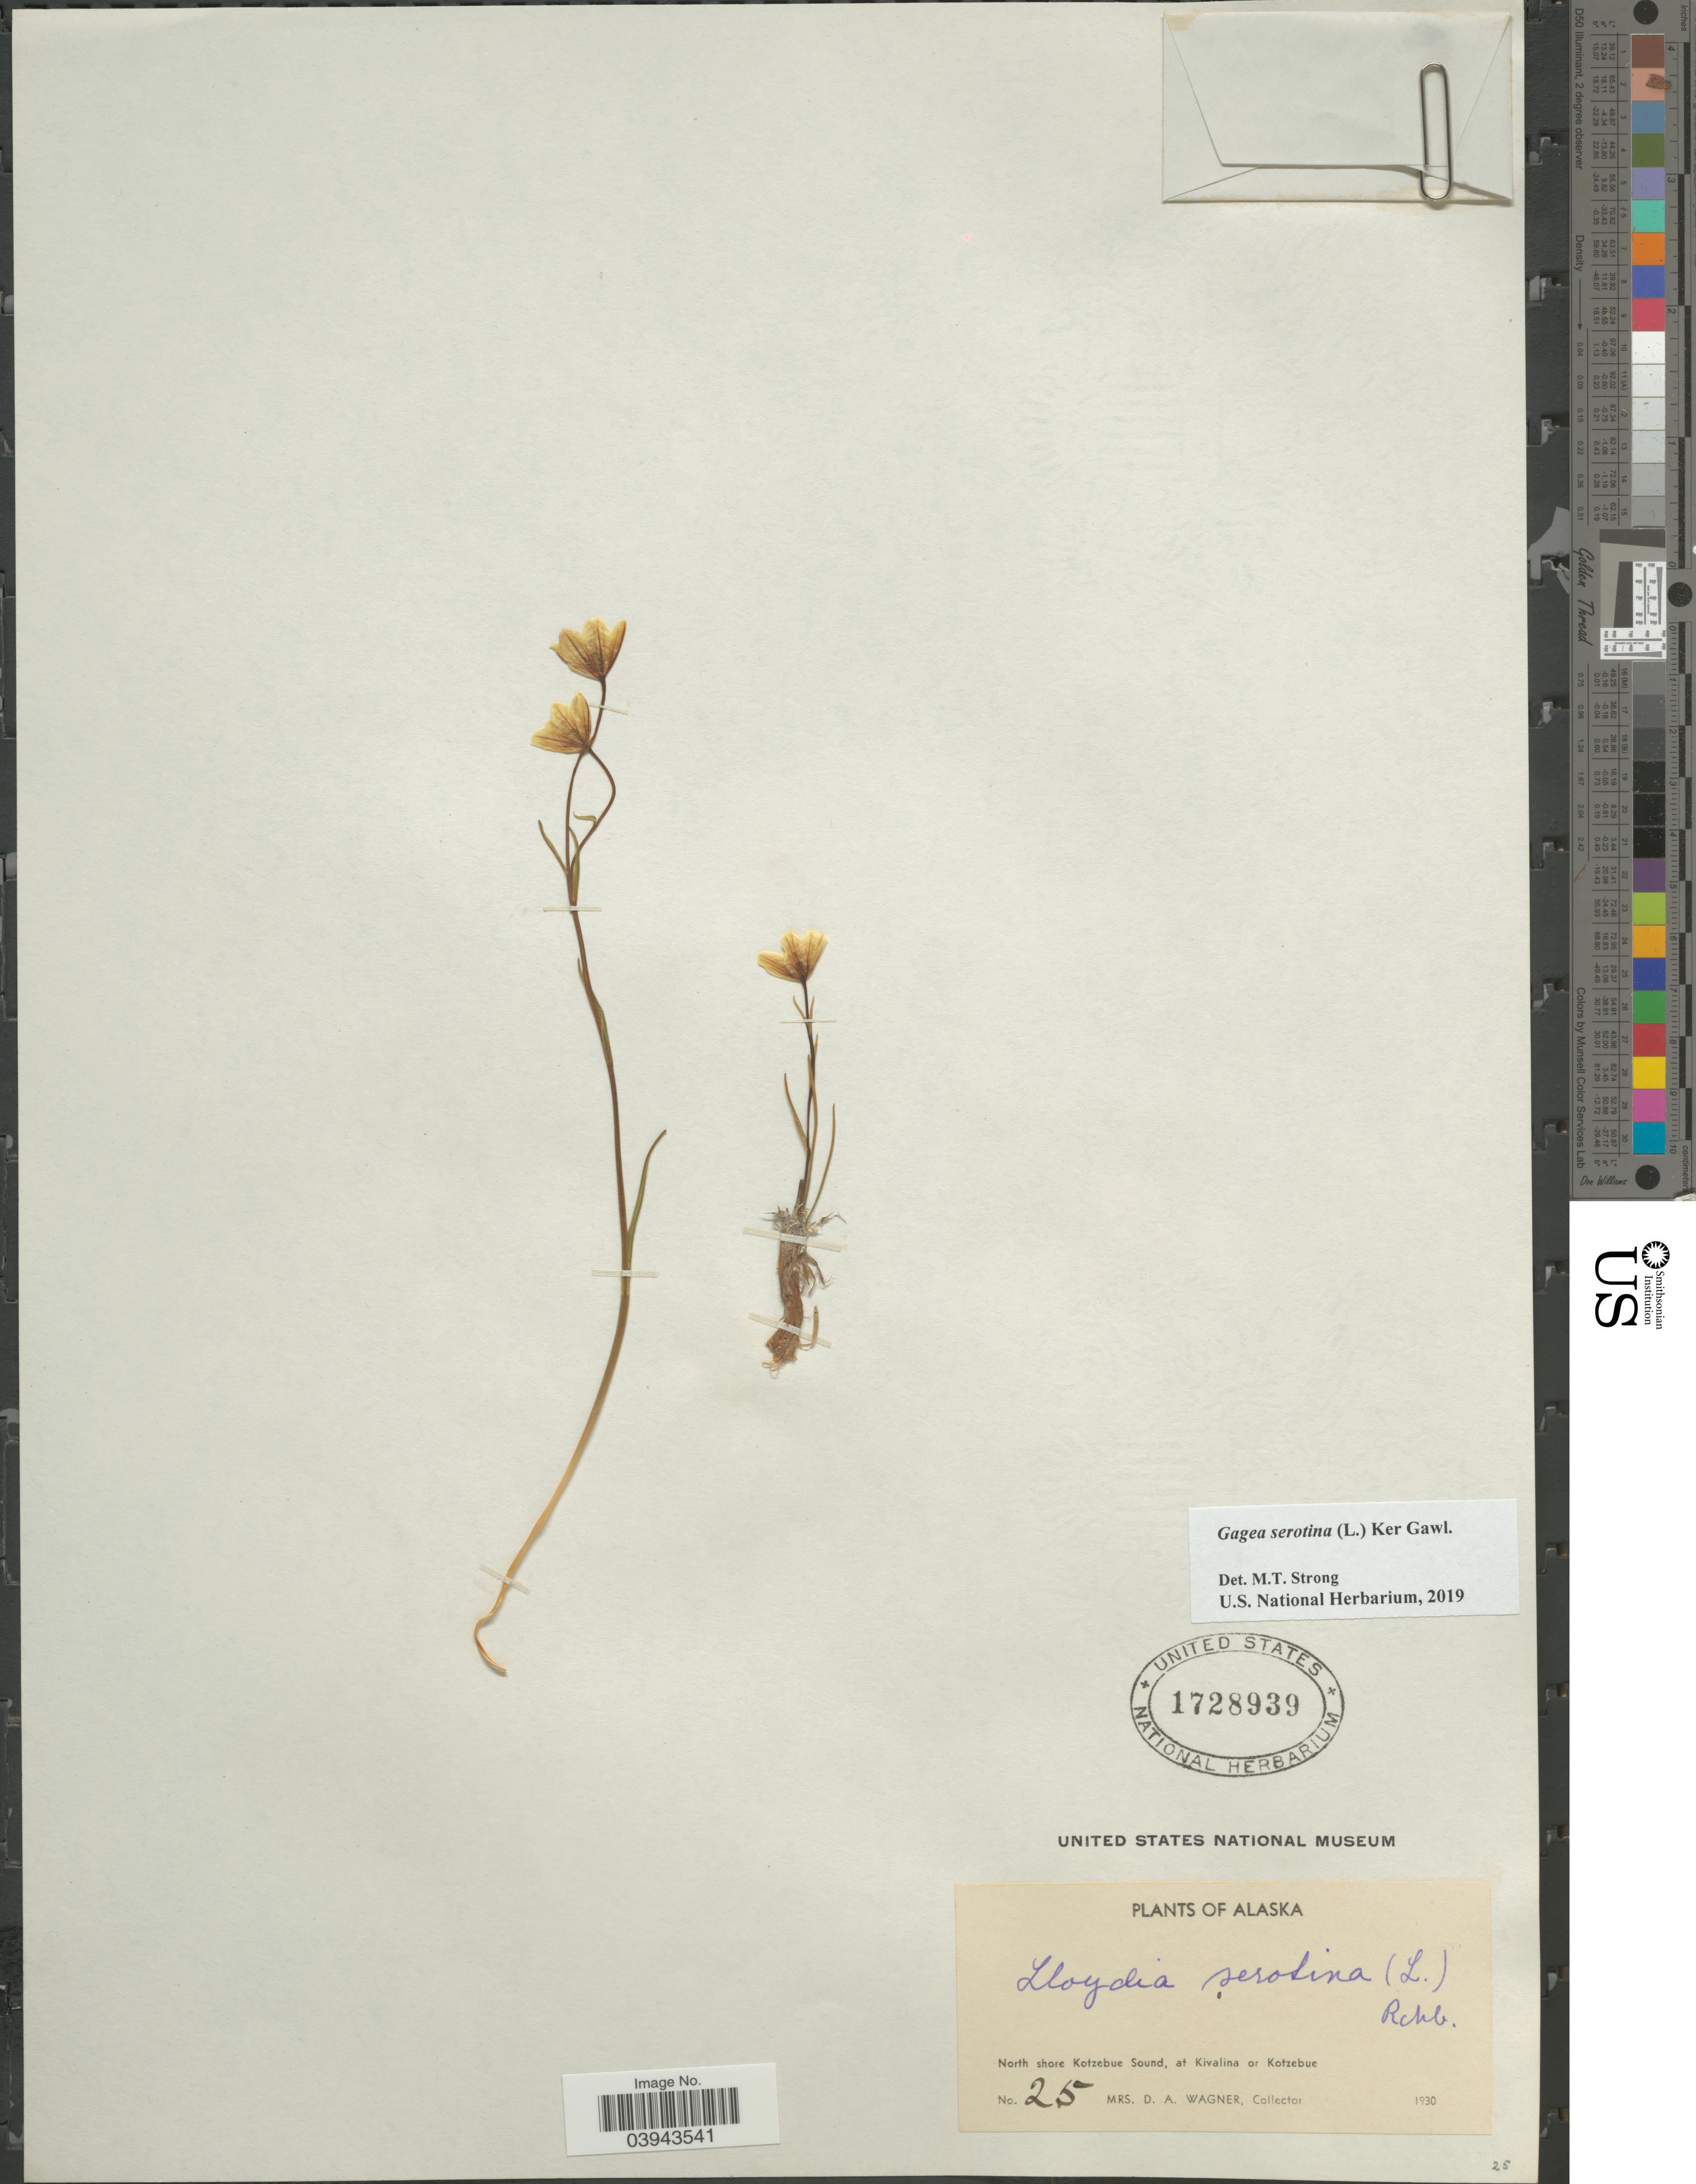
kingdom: Plantae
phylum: Tracheophyta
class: Liliopsida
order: Liliales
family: Liliaceae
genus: Lloydia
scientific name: Lloydia serotina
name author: (L.) Salisb. ex Rchb.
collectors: D. Wagner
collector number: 25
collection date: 1930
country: United States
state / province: Alaska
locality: North shore Kotzebue Sound, at Kivalina or Kotzebue.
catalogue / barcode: US 1728939